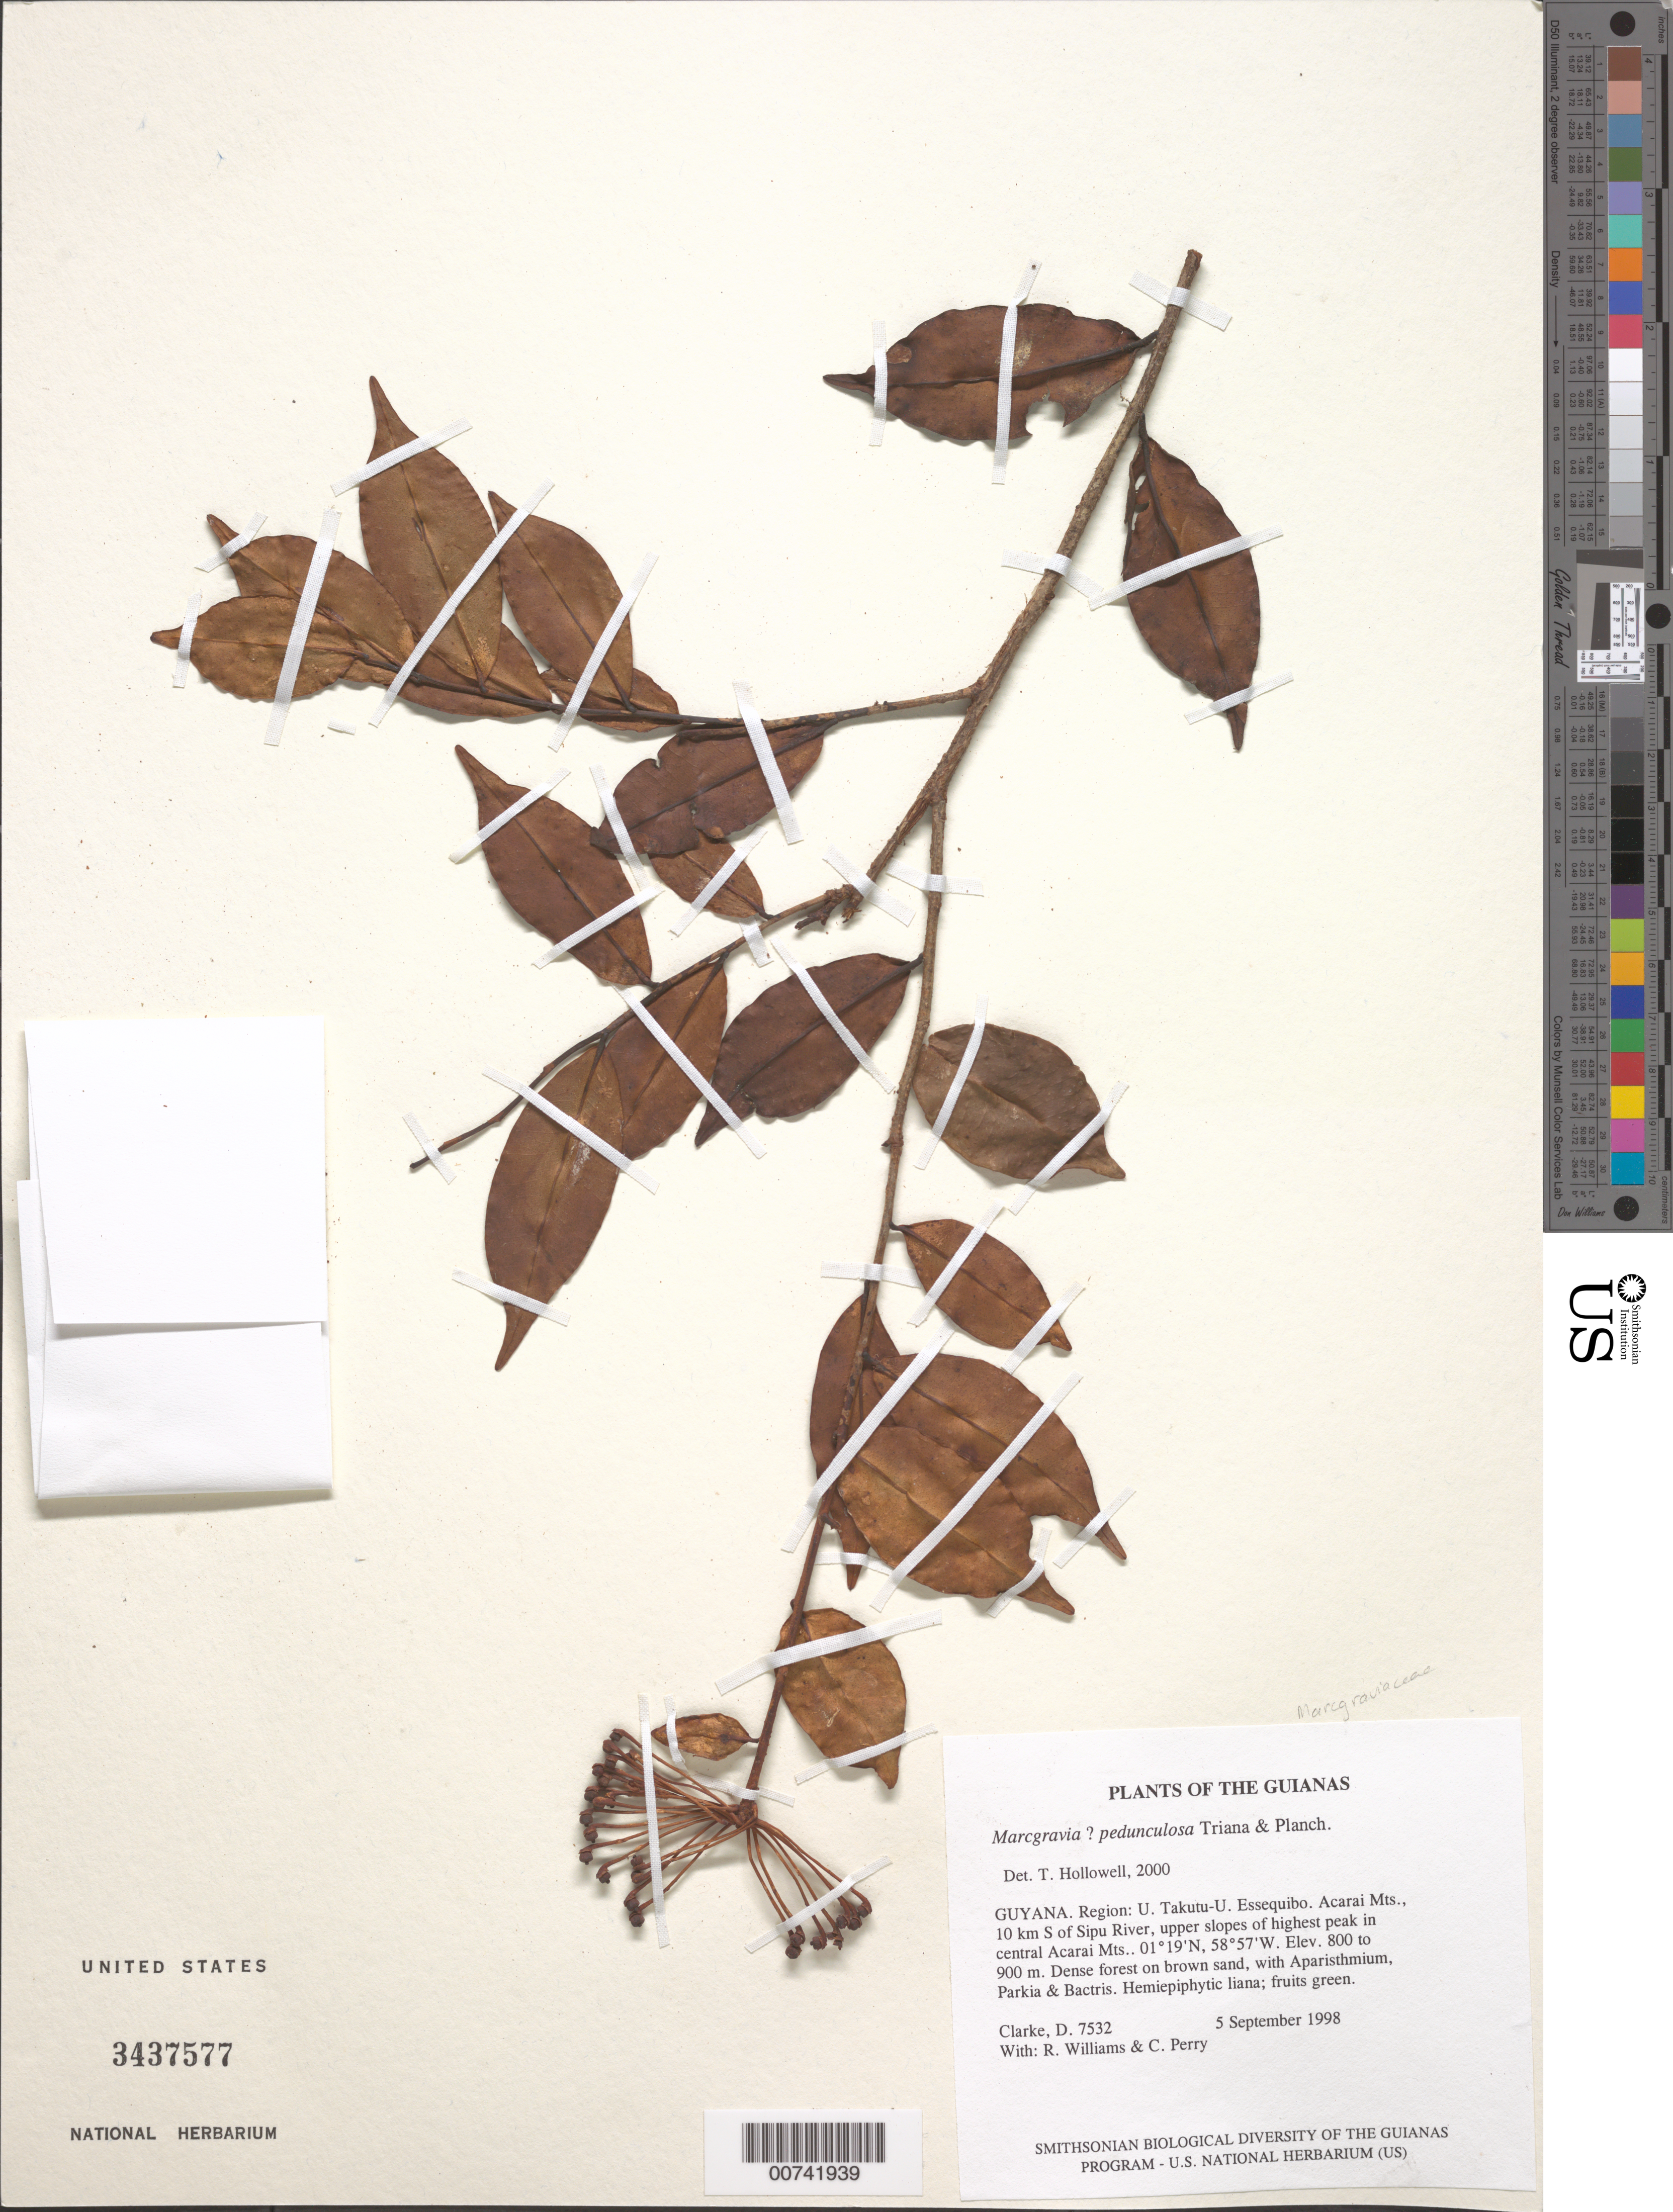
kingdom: Plantae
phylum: Tracheophyta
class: Magnoliopsida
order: Ericales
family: Marcgraviaceae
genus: Marcgravia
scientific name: Marcgravia pedunculosa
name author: Triana & Planch.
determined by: Hollowell, T. H., (BOT), Smithsonian Institution - National Museum of Natural History (UNITED STATES)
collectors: H. D. Clarke, R. Williams & C. Perry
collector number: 7532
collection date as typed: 5 September 1998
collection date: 1998-09-05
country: Guyana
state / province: U. Takutu-U. Essequibo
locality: Acarai Mts., 10 km S of Sipu River, upper slopes of highest peak in central Acarai Mts.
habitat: Dense forest on brown sand, with Aparisthmium, Parkia & Bactris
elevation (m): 800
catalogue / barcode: US 3437577